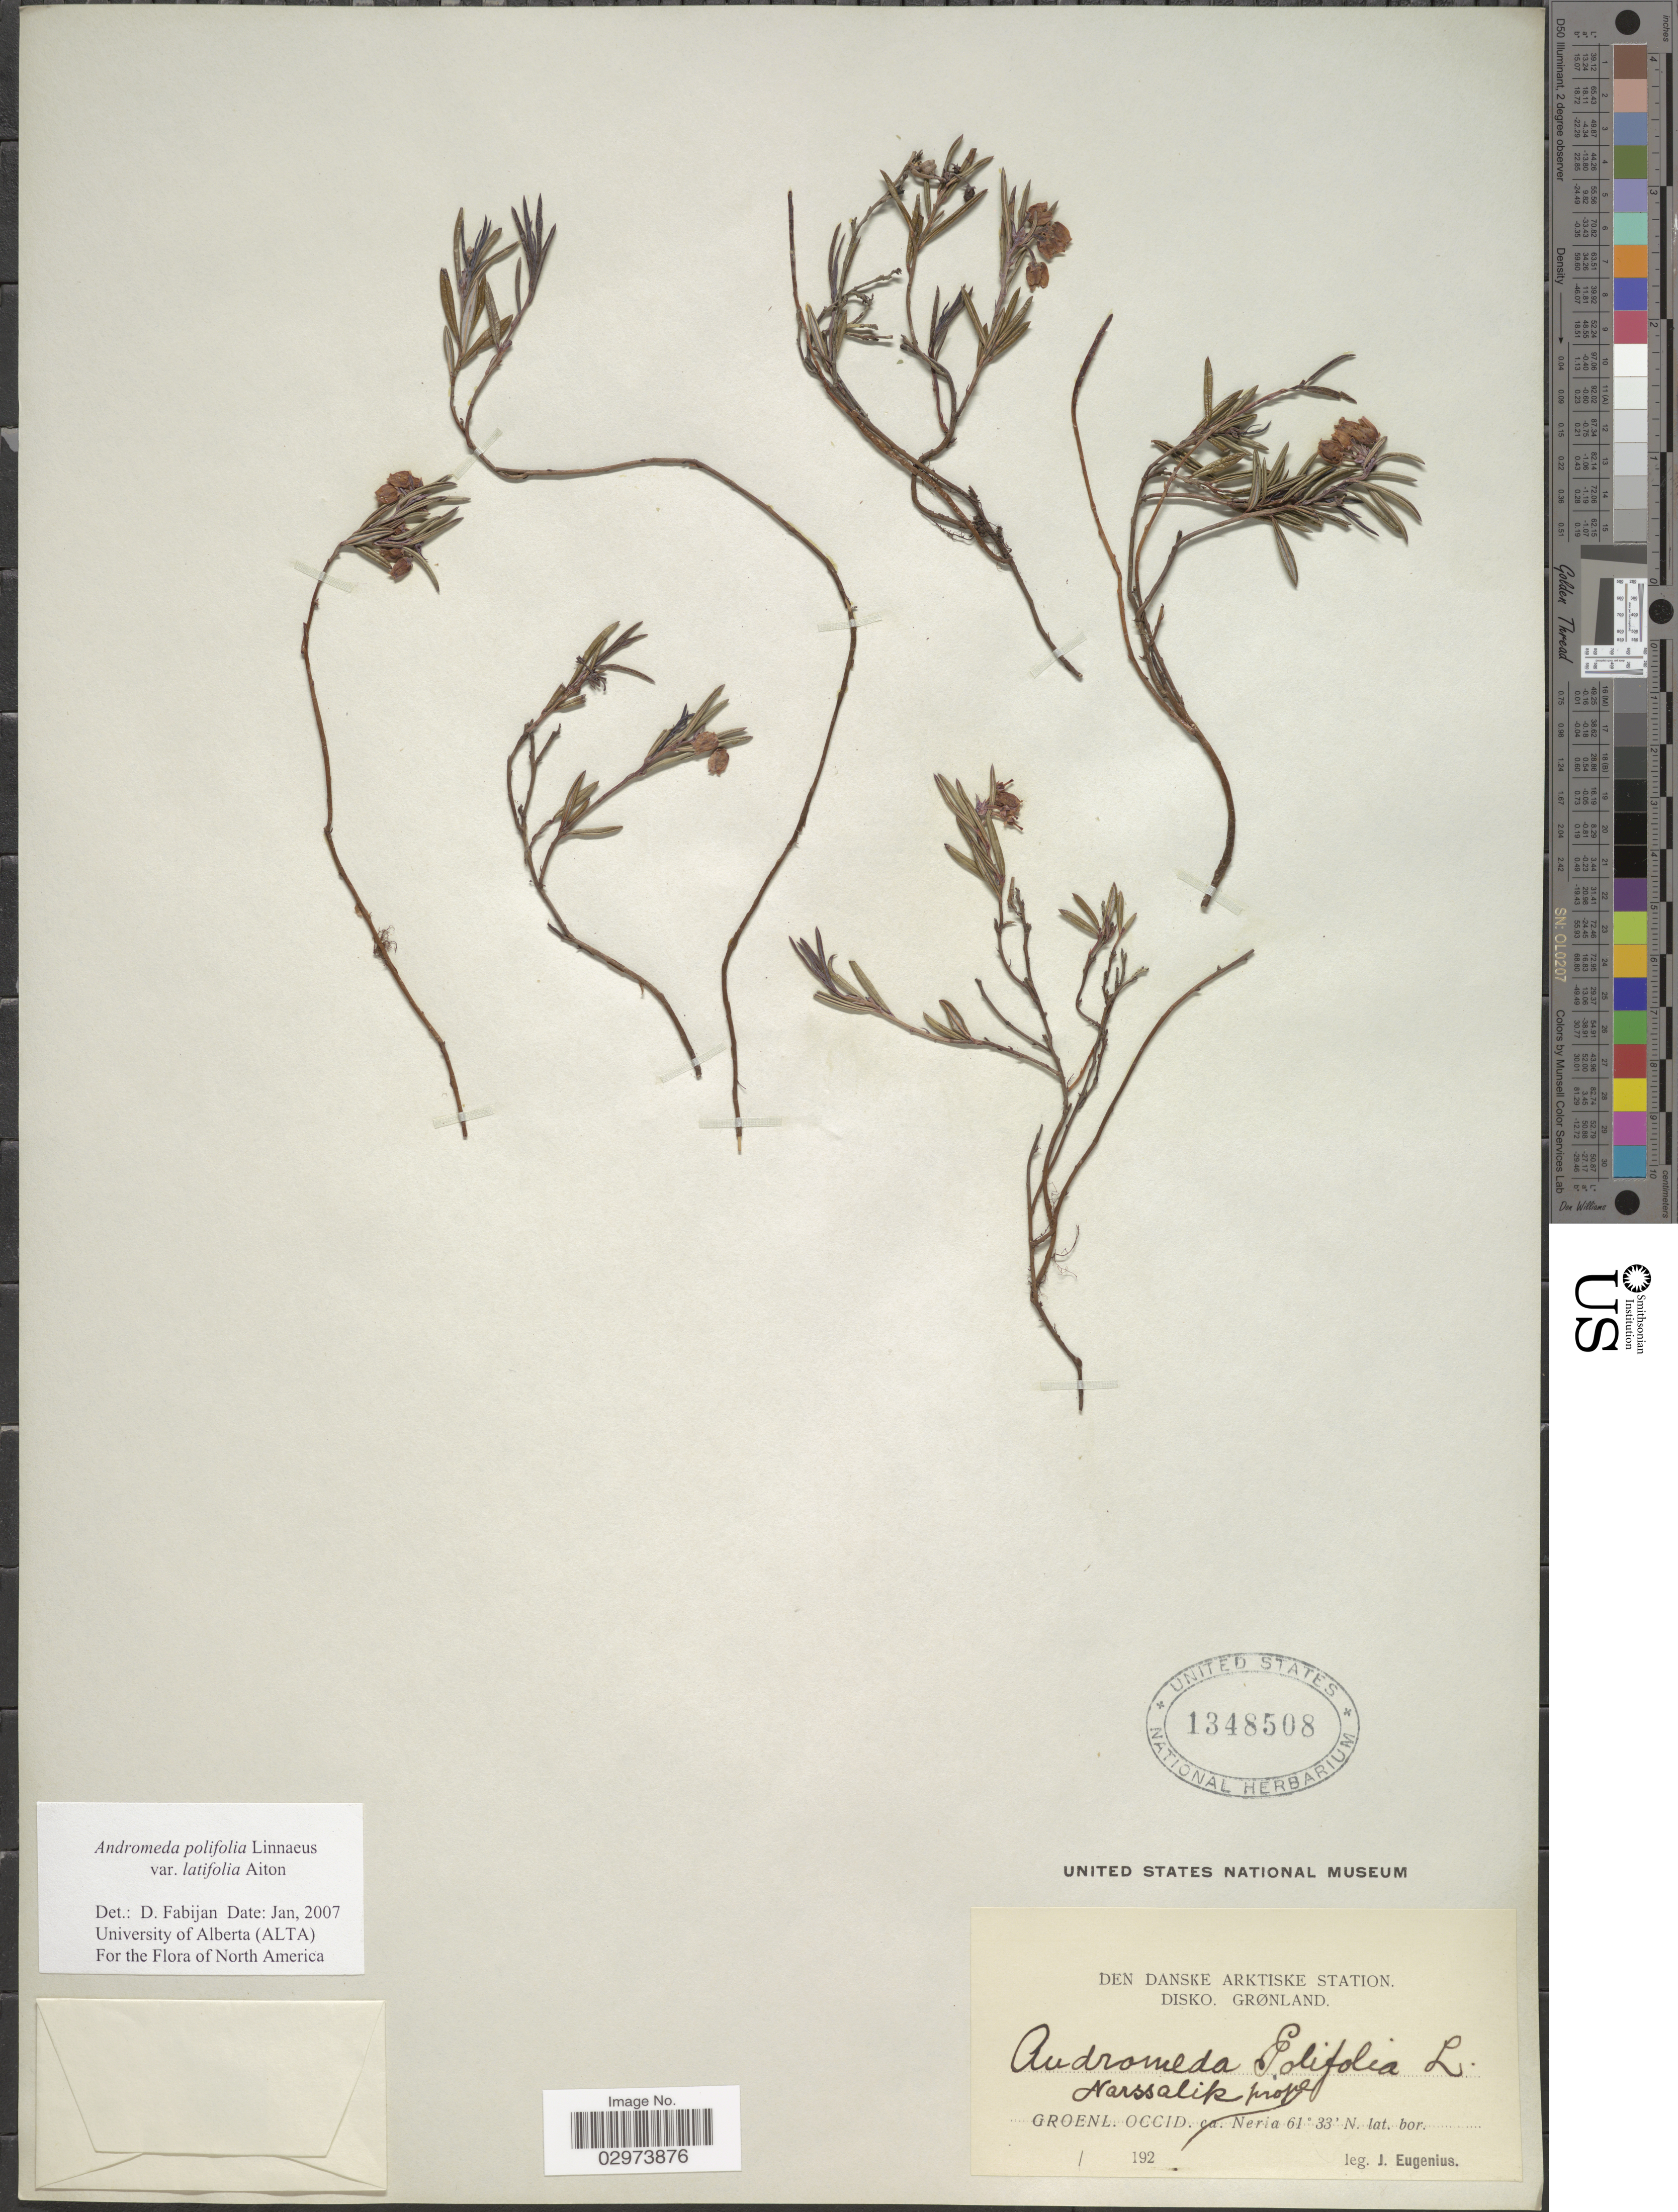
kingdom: Plantae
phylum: Tracheophyta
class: Magnoliopsida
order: Ericales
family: Ericaceae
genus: Andromeda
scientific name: Andromeda polifolia var. latifolia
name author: Aiton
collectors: J. Eugenius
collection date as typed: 192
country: Greenland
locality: Den danske Arktiske Station. Disko. Grønland. Groenl. Occid. ca. Neria. Narssalik prope.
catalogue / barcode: US 1348508